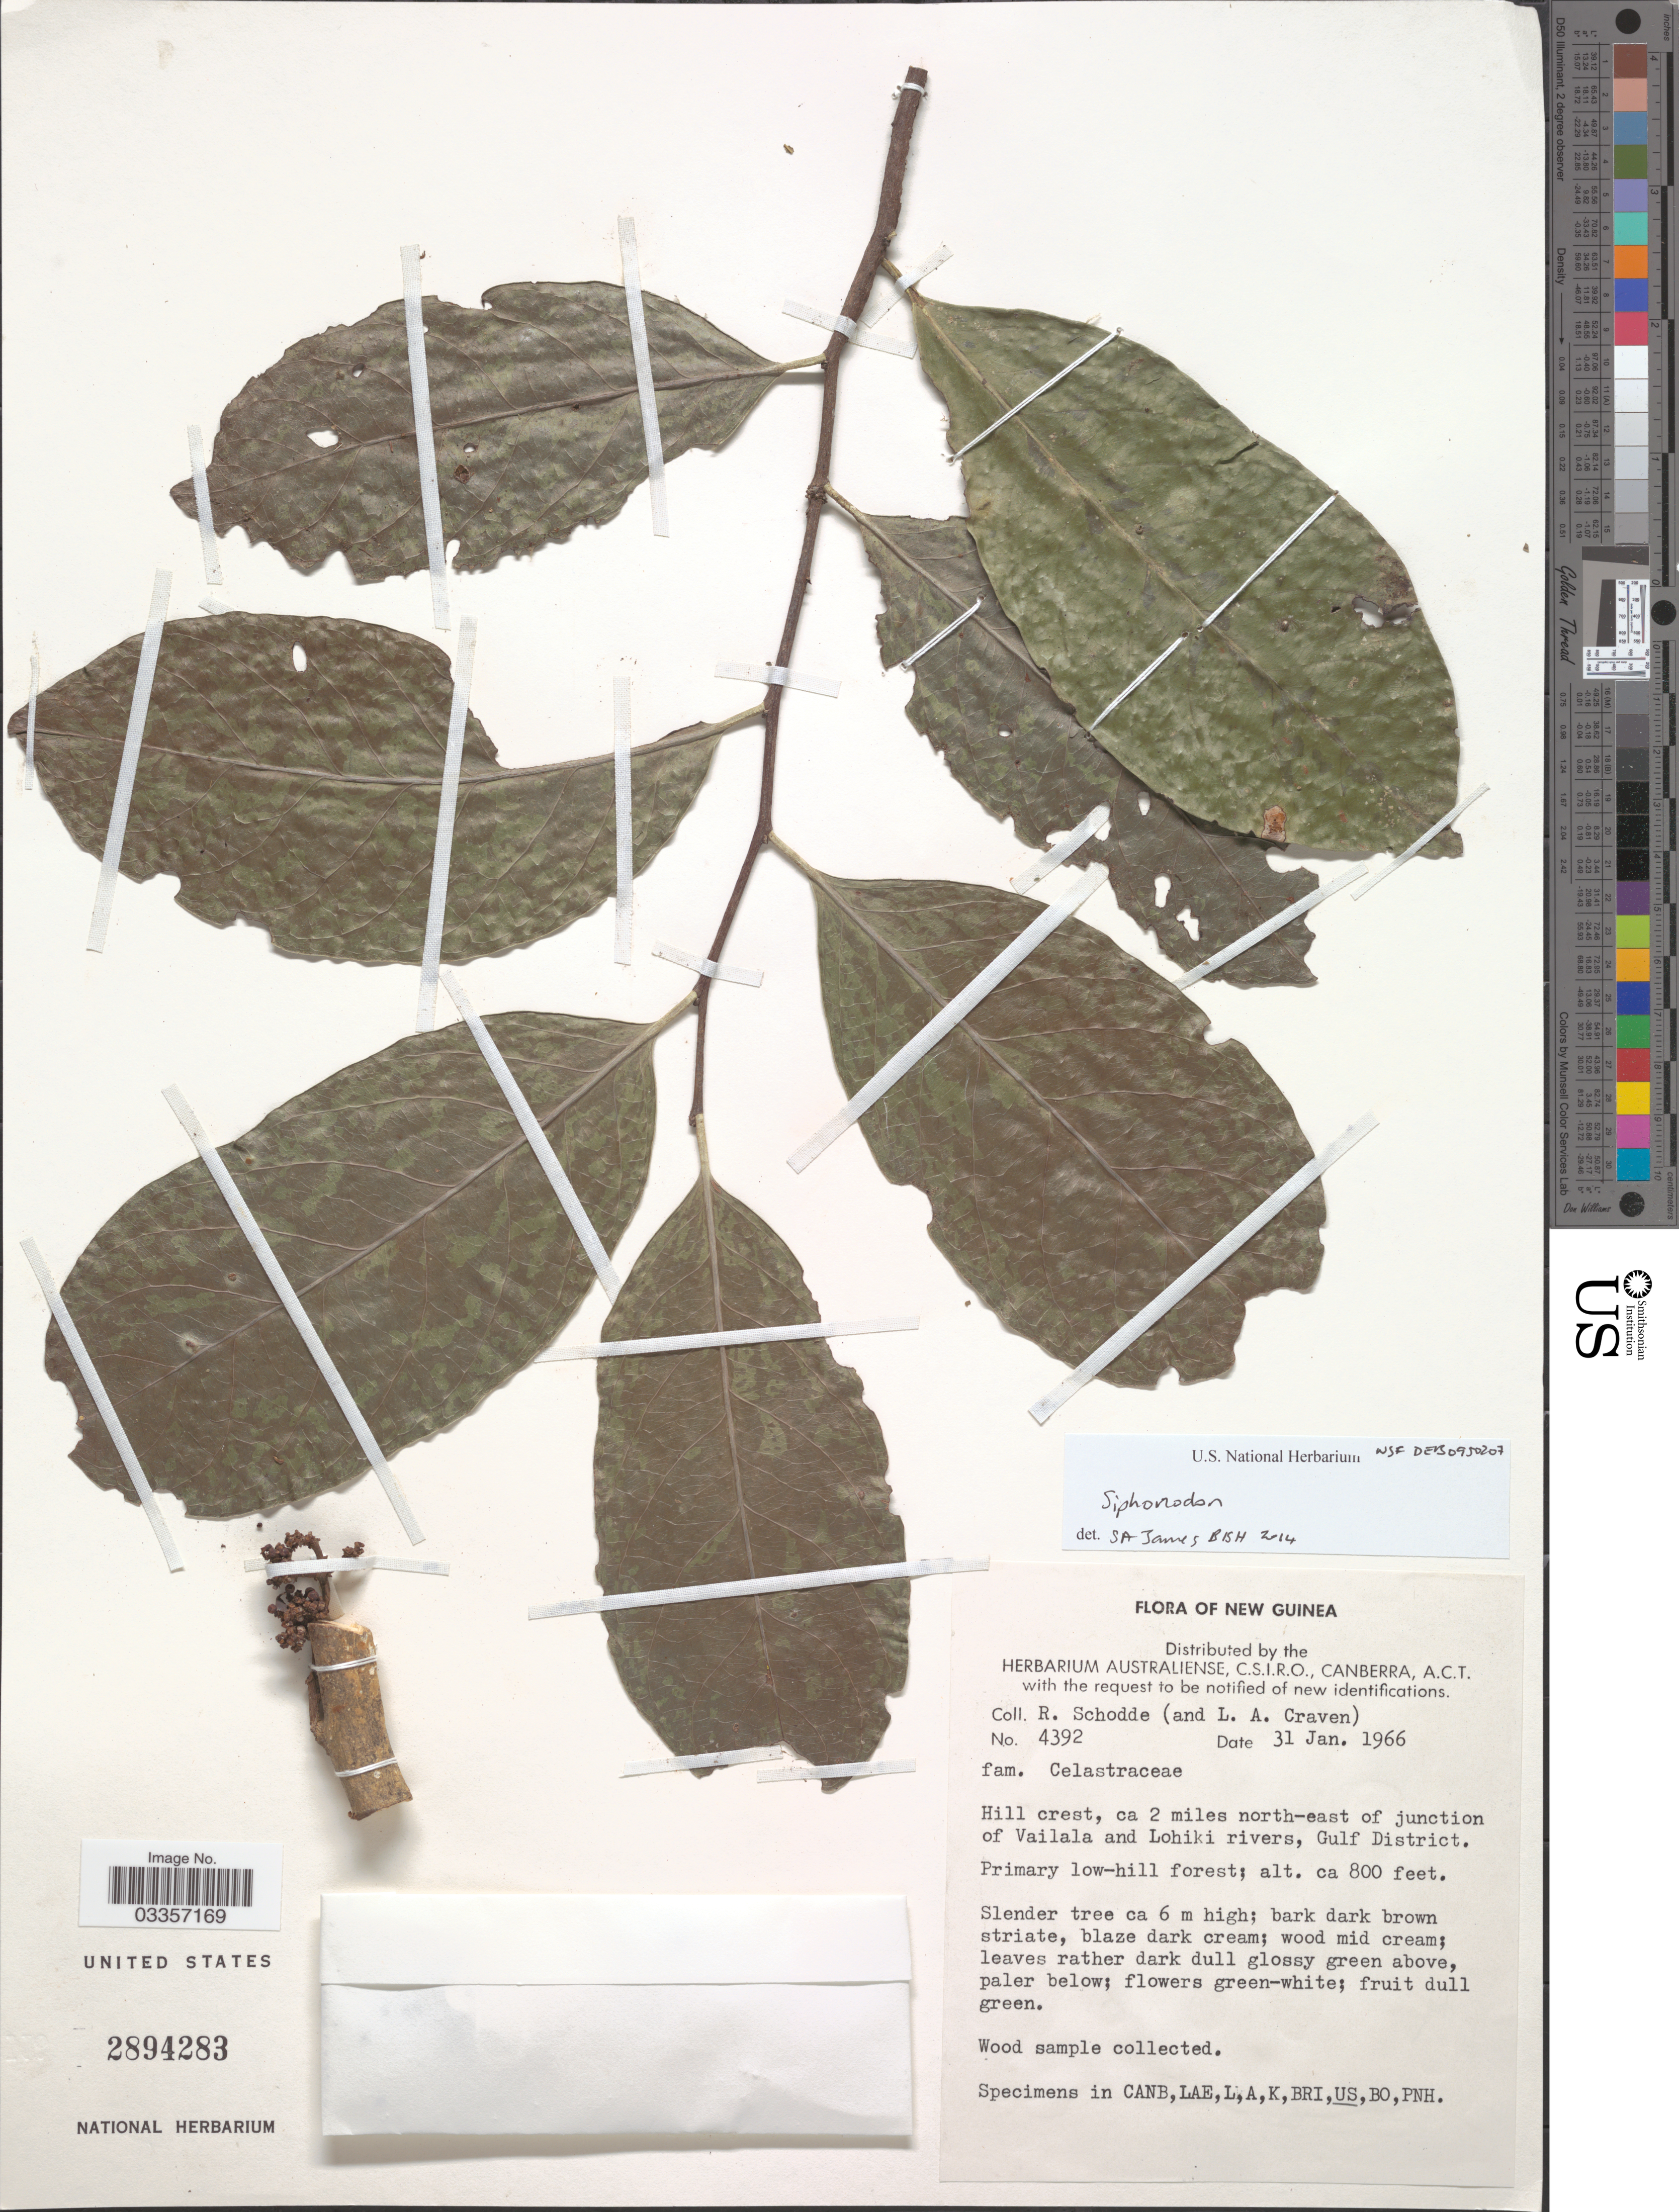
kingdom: Plantae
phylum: Tracheophyta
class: Magnoliopsida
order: Celastrales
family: Celastraceae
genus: Siphonodon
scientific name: Siphonodon sp.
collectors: R. Schodde & L. A. Craven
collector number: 4392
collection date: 1966-01-31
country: Papua New Guinea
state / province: Gulf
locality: New Guinea, Hill crest, ca 2 miles north-east of junction of Vailala and Lohiki rivers, Gulf District.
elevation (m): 244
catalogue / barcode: US 2894283